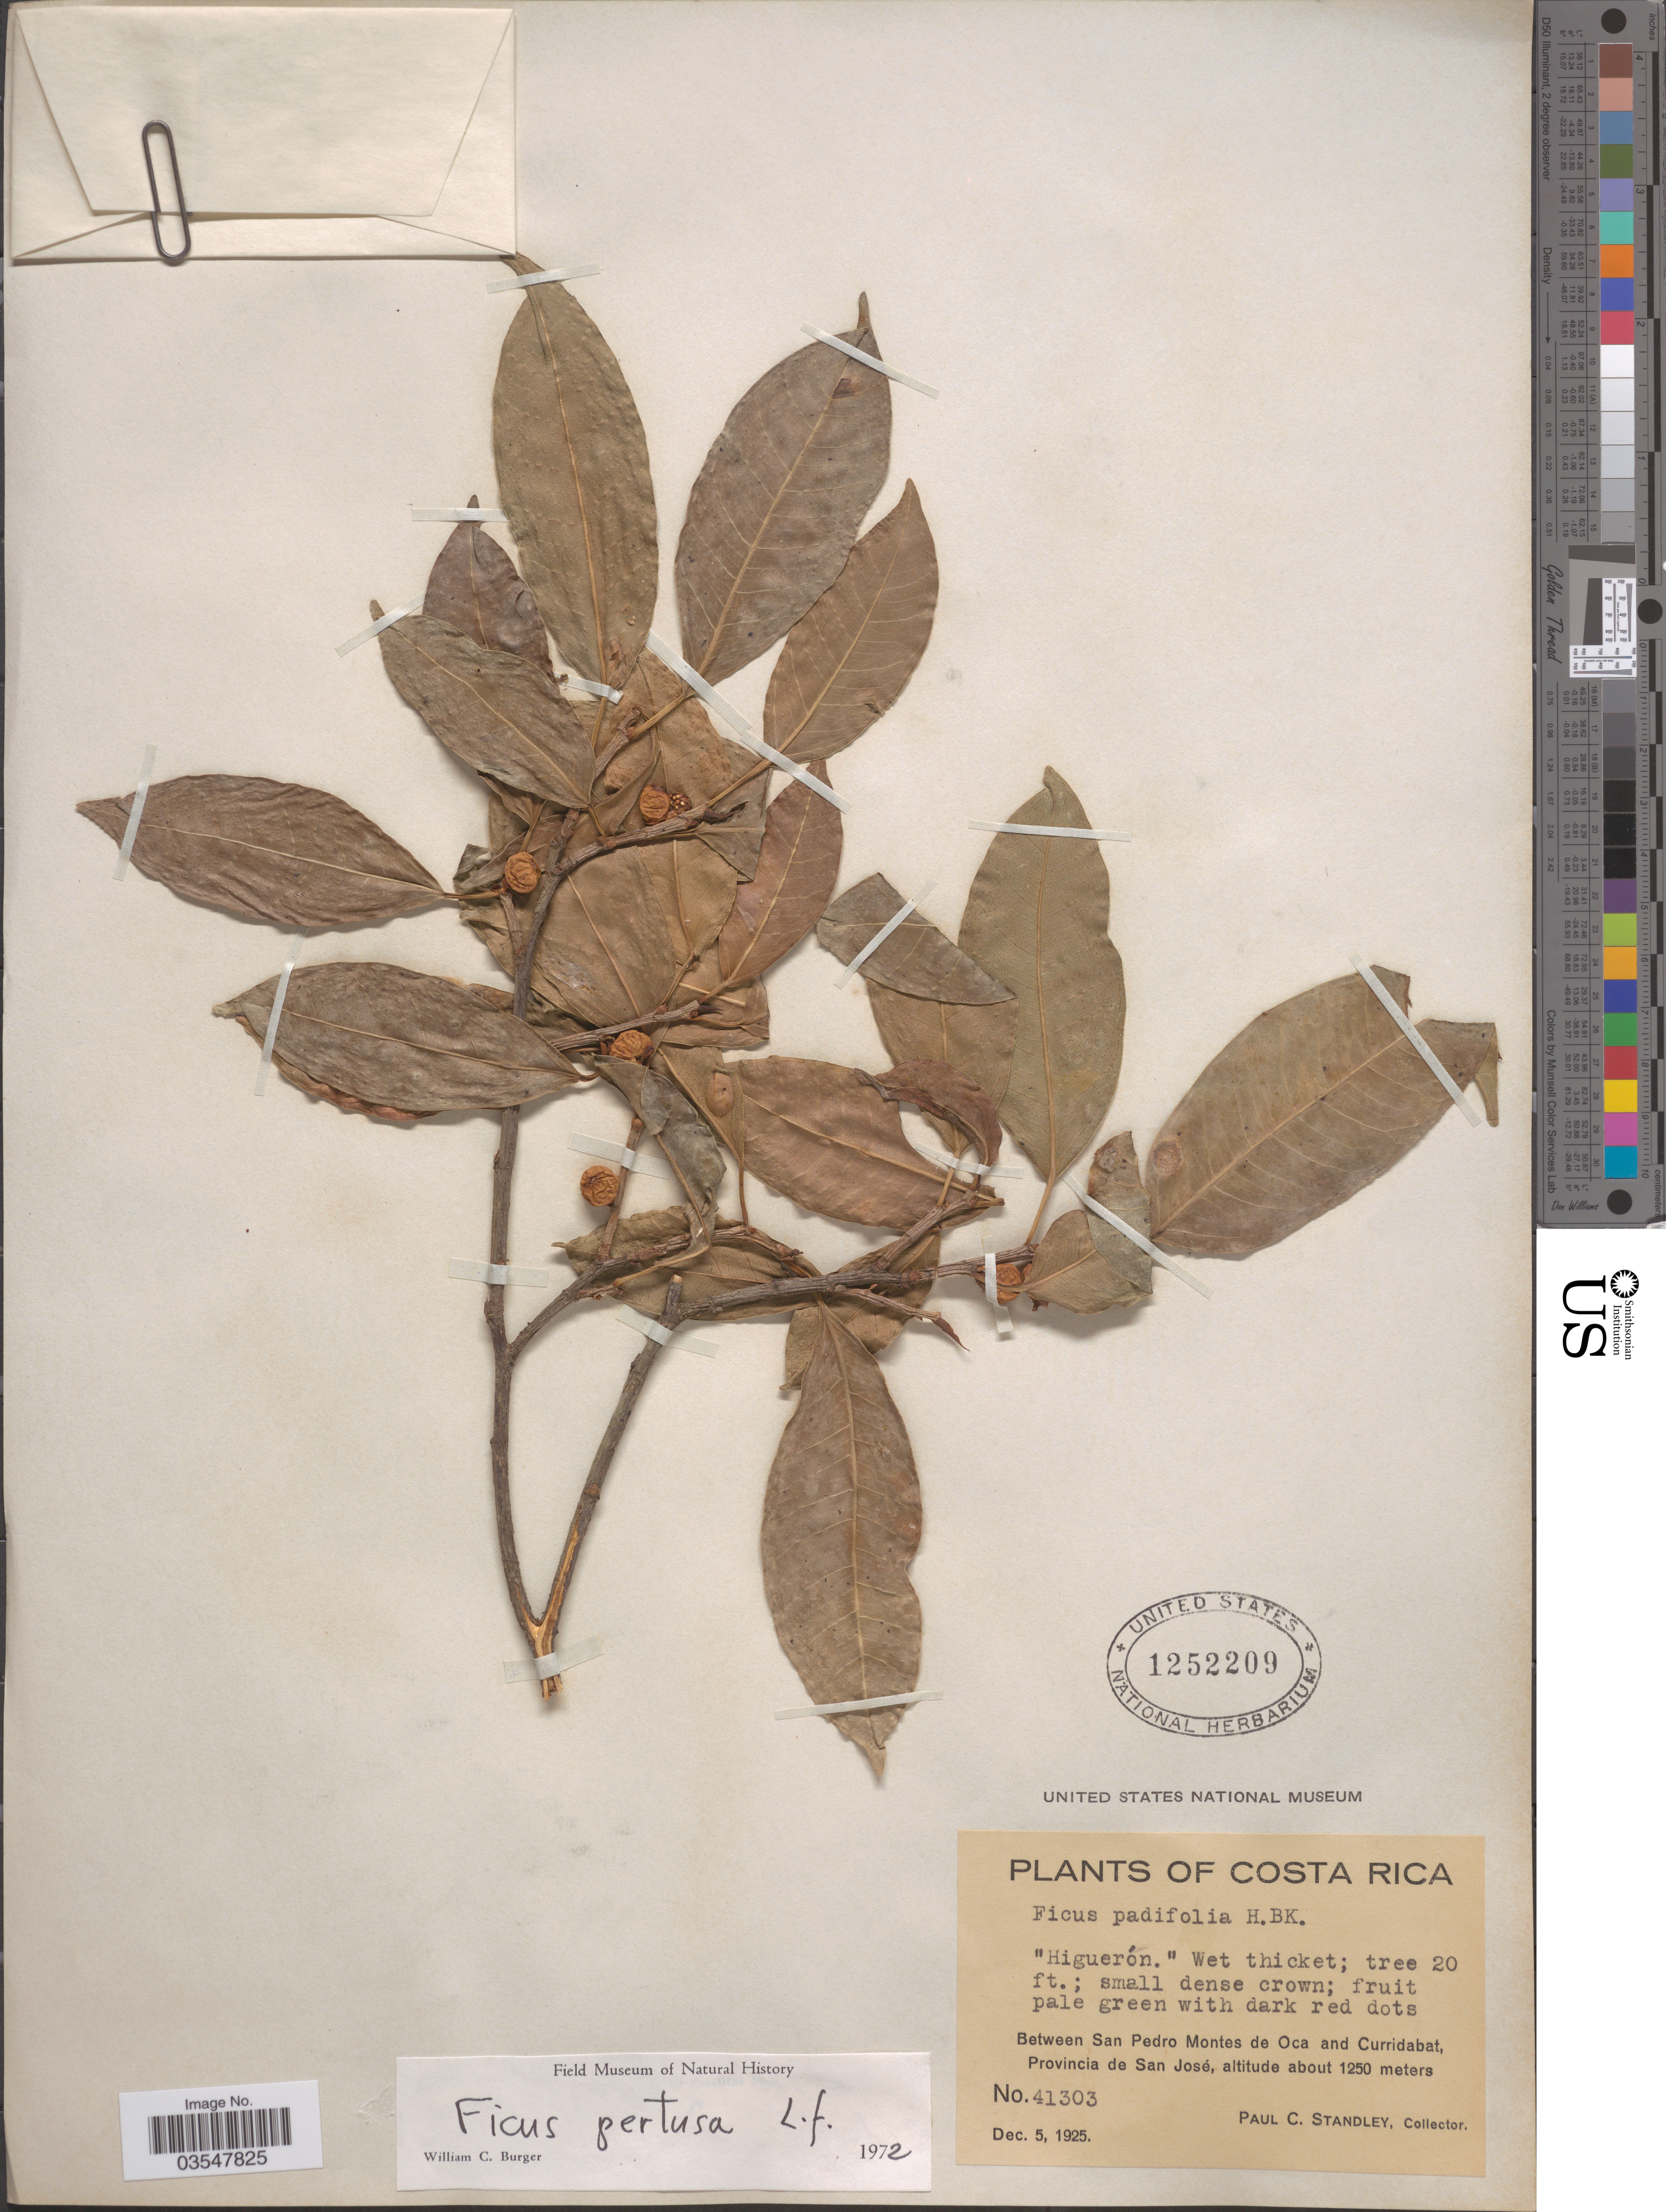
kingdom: Plantae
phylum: Tracheophyta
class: Magnoliopsida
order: Rosales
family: Moraceae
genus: Ficus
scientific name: Ficus pertusa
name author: L. f.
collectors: P. C. Standley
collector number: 41303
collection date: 1925-12-05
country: Costa Rica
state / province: San José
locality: Between San Pedro Montes de Oca and Curridabat.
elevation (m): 1250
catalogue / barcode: US 1252209